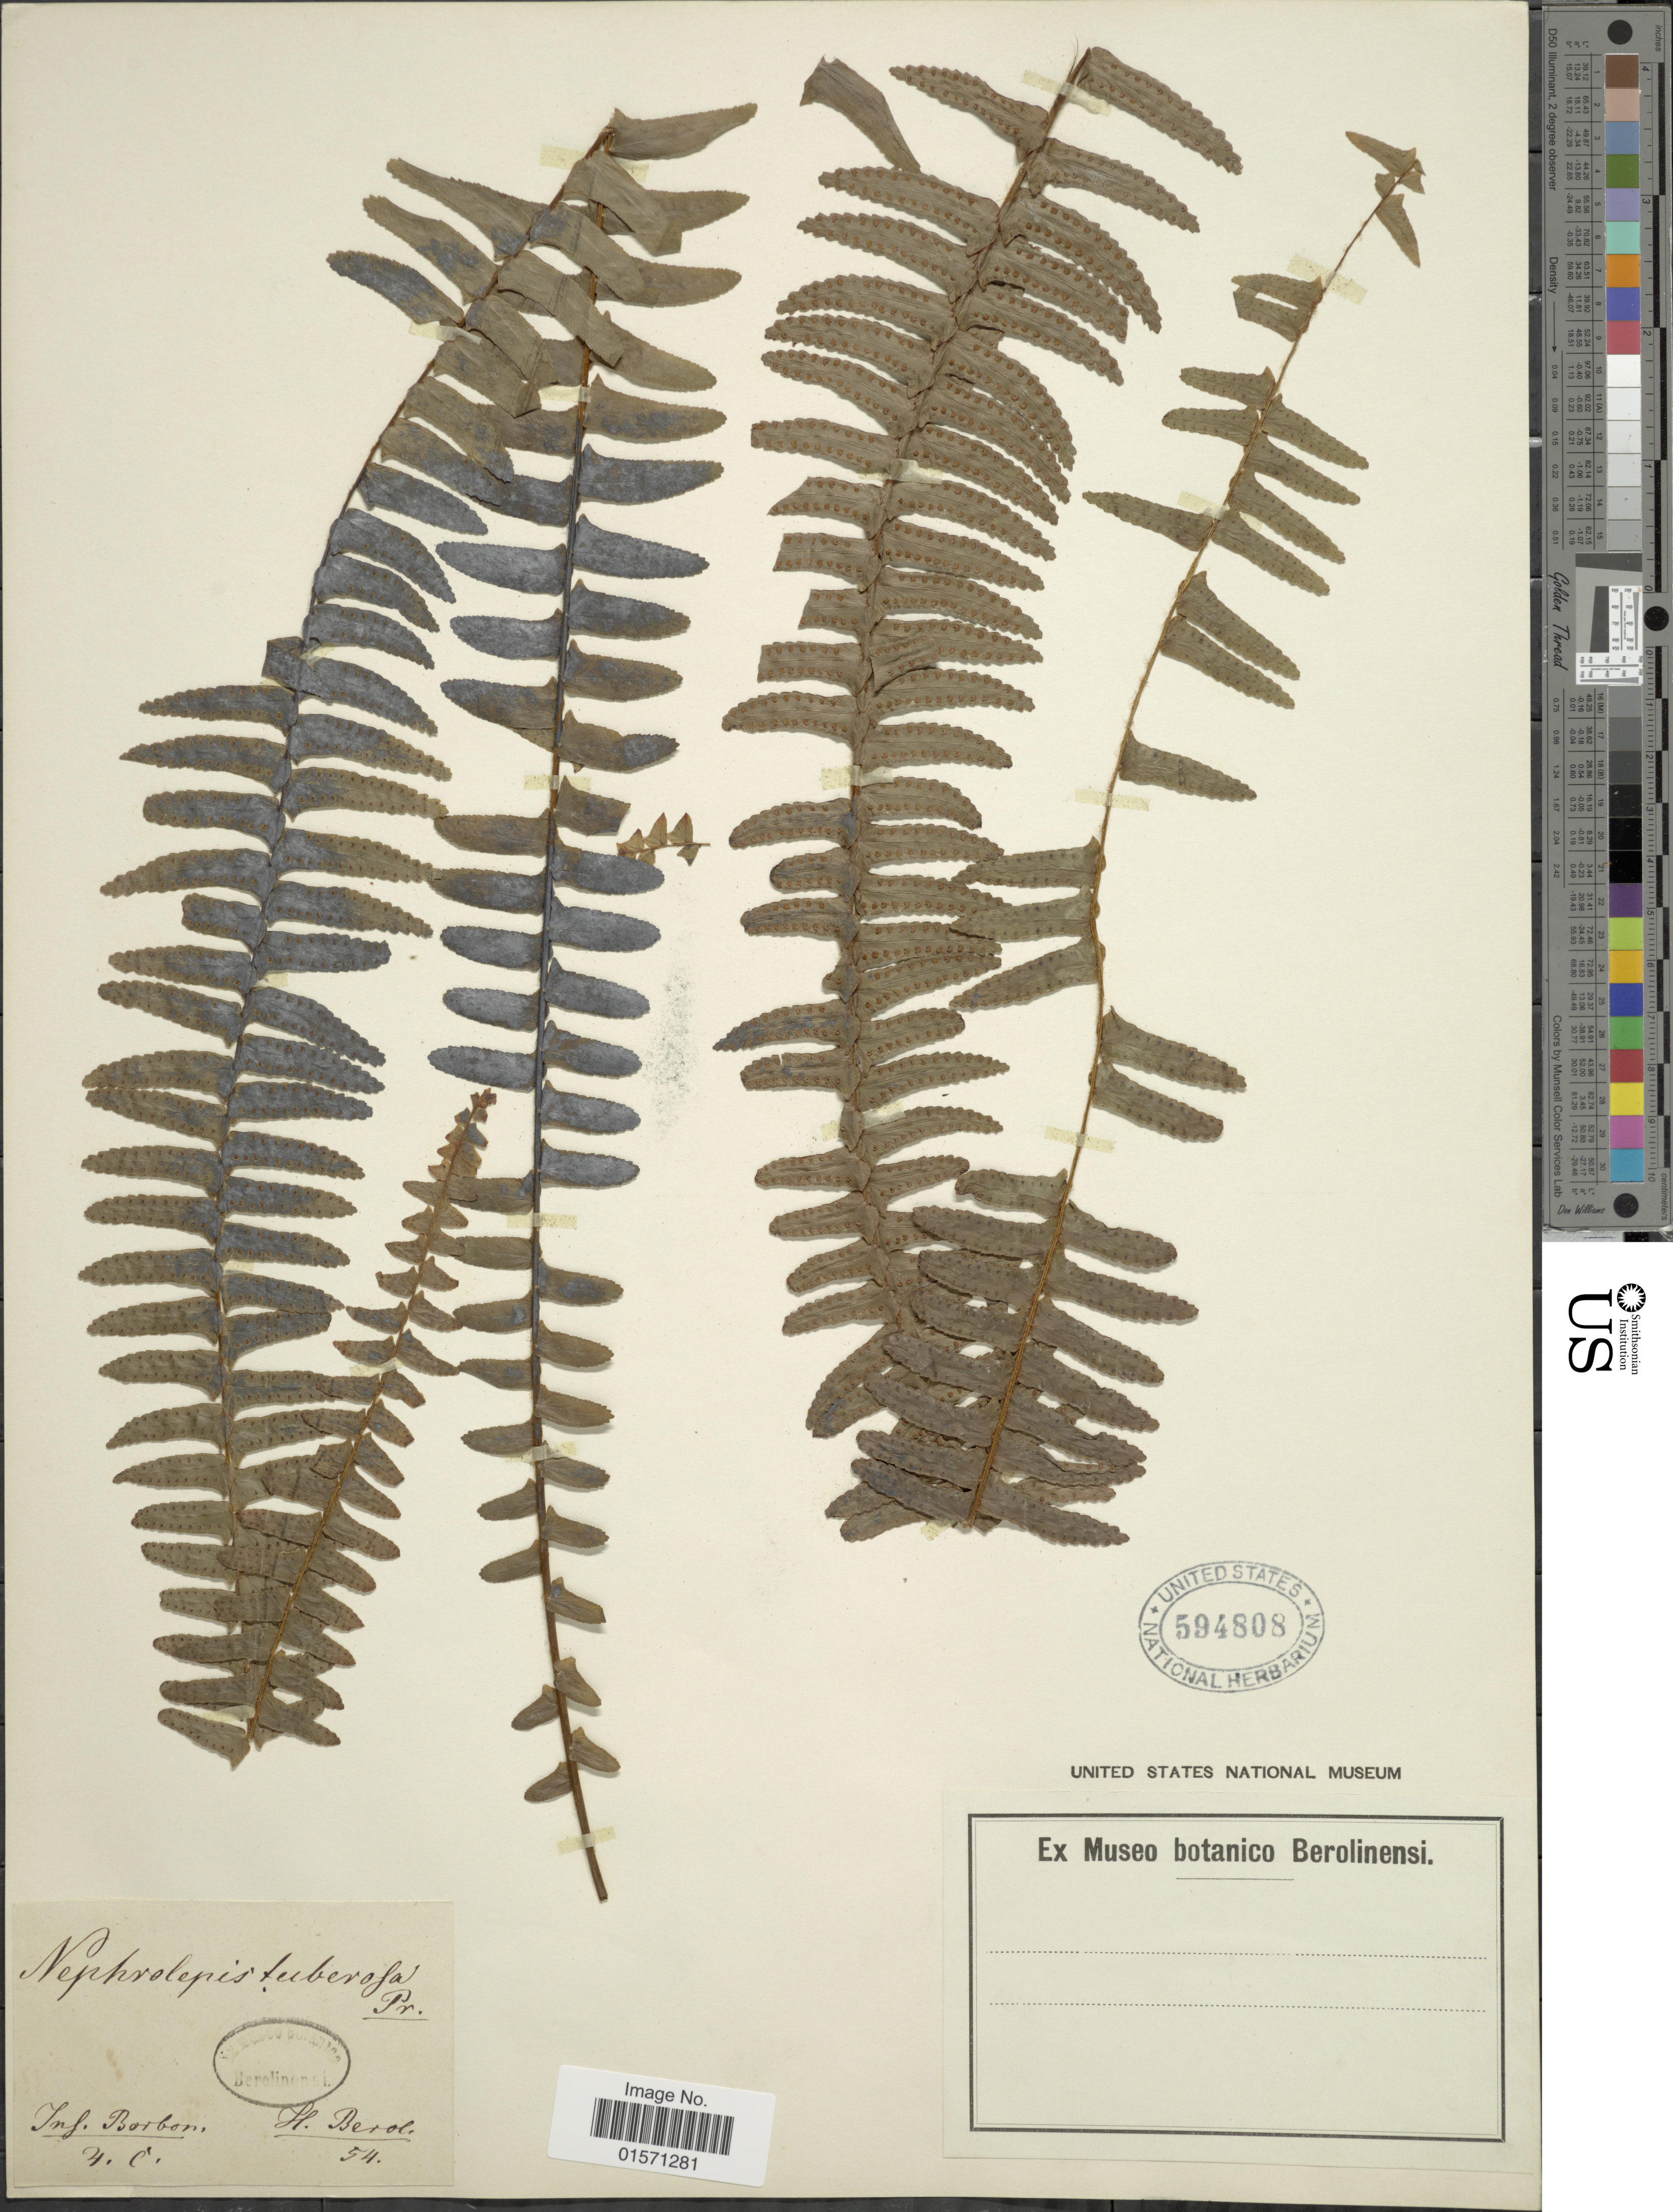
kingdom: Plantae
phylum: Tracheophyta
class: Polypodiopsida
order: Polypodiales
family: Nephrolepidaceae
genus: Nephrolepis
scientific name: Nephrolepis tuberosa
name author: (Willd.) C. Presl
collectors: ex Museo Botanico Berolinensi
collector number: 54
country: Reunion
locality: Ins. Borbon, H. Berol [unsure placement]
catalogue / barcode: US 594808